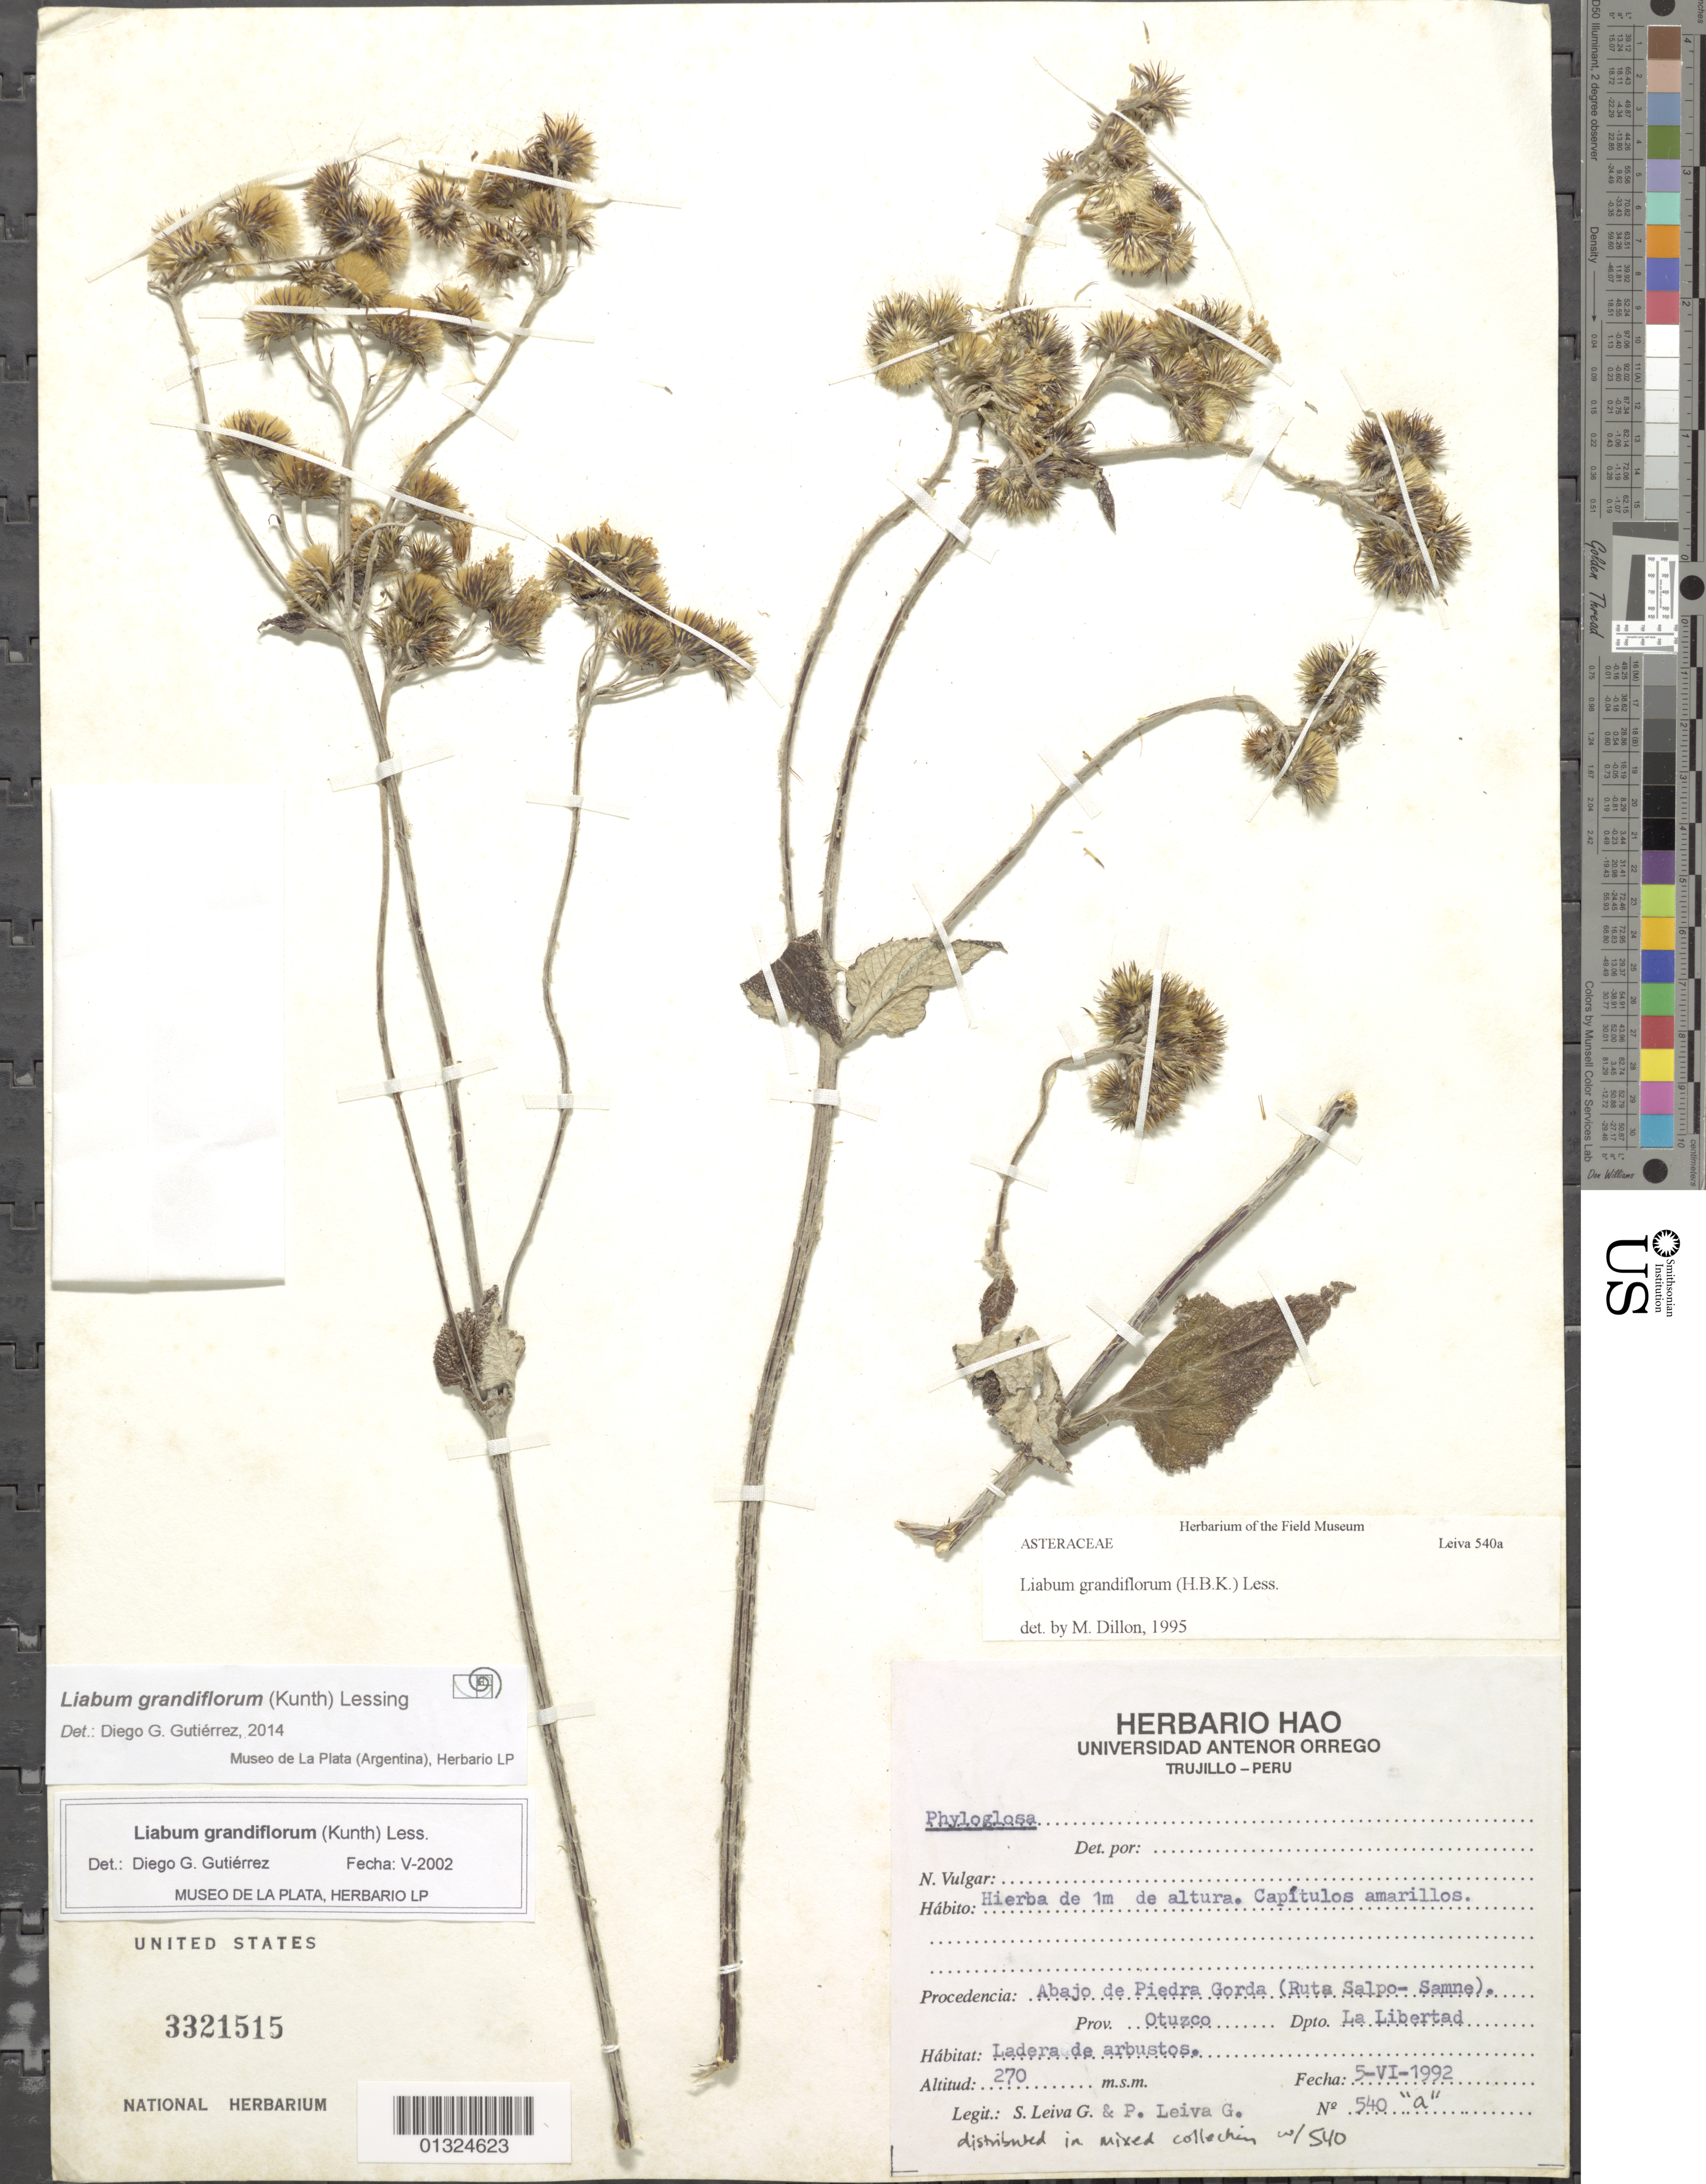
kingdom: Plantae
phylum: Tracheophyta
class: Magnoliopsida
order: Asterales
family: Asteraceae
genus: Liabum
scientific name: Liabum grandiflorum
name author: (Kunth) Less.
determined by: Gutierrez, D. G.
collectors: S. Leiva G. & P. Leiva G.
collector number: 540 a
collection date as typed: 5 June 1992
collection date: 1992-06-05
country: Peru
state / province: La Libertad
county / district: Otuzco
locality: Abajo de Piedra Gorda (Ruta Salpo-Samne)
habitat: Ladera de arbustos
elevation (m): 270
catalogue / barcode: US 3321515